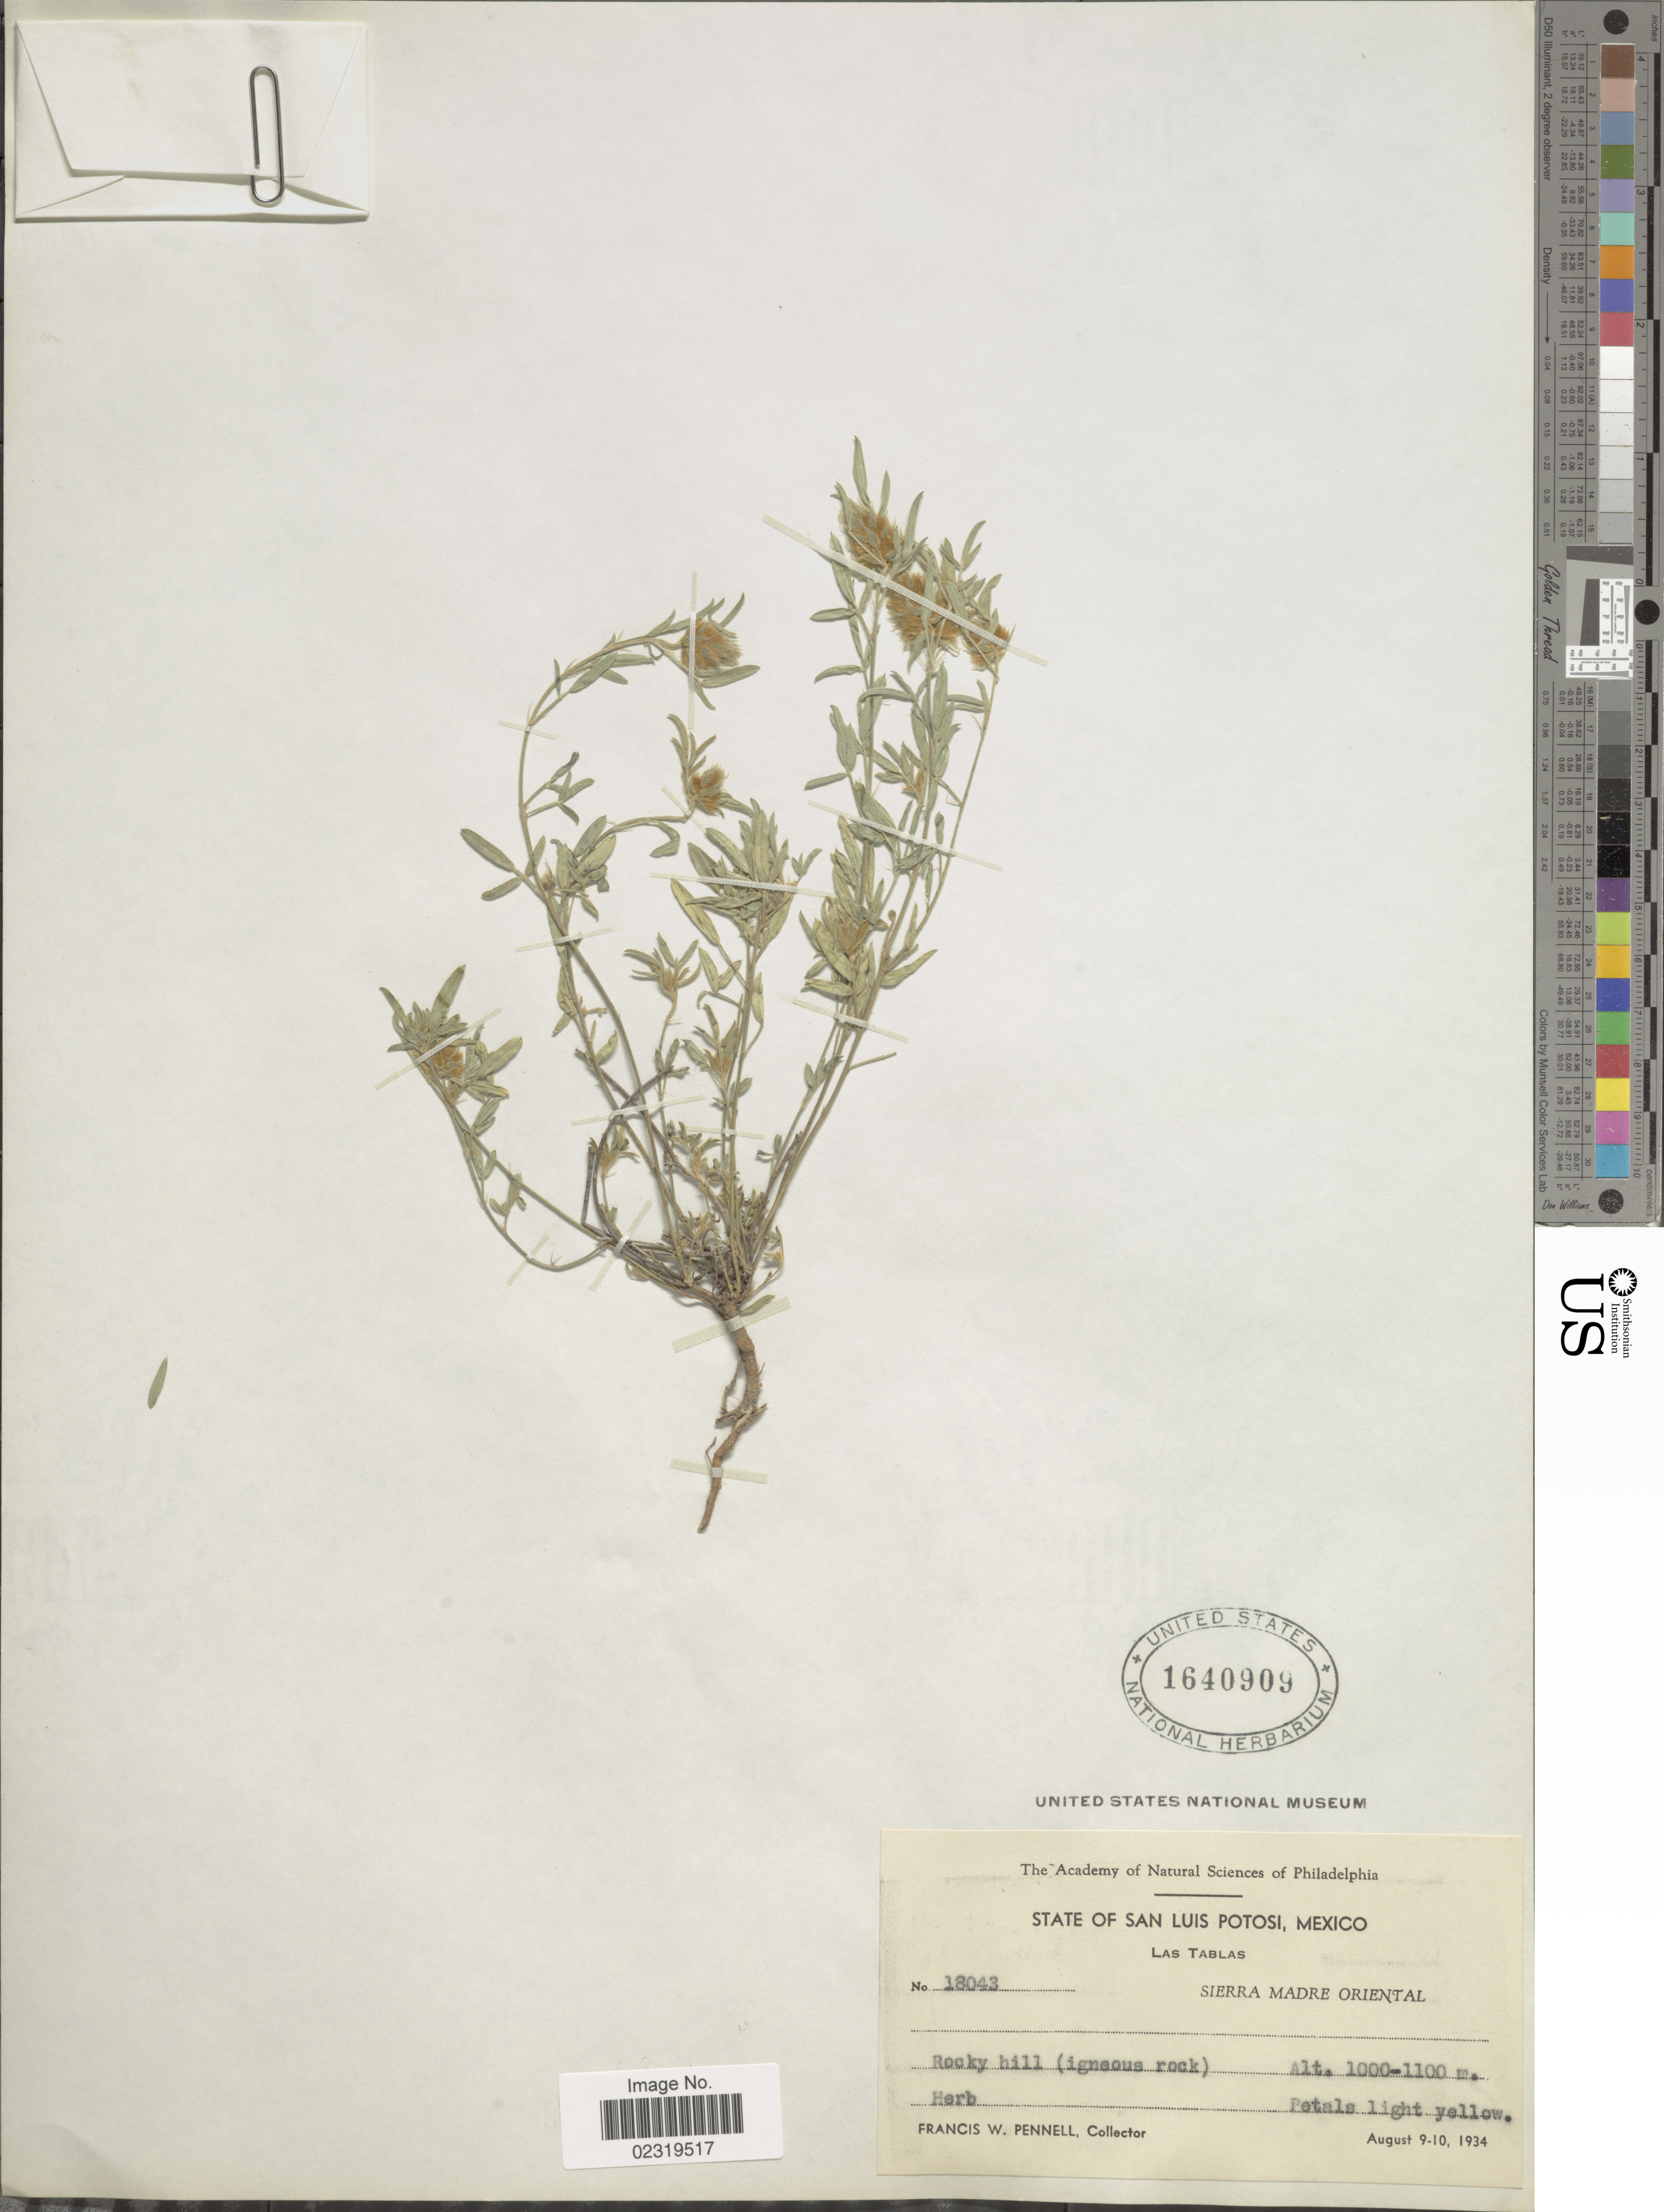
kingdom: Plantae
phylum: Tracheophyta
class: Magnoliopsida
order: Fabales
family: Fabaceae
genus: Dalea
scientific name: Dalea luisana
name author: S. Watson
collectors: F. W. Pennell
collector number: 18043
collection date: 1934-08-09/1934-08-10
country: Mexico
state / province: San Luis Potosí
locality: Las Tablas, Sierra Madre Oriental, Rocky hill (igneous rock)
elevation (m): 1000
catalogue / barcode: US 1640909